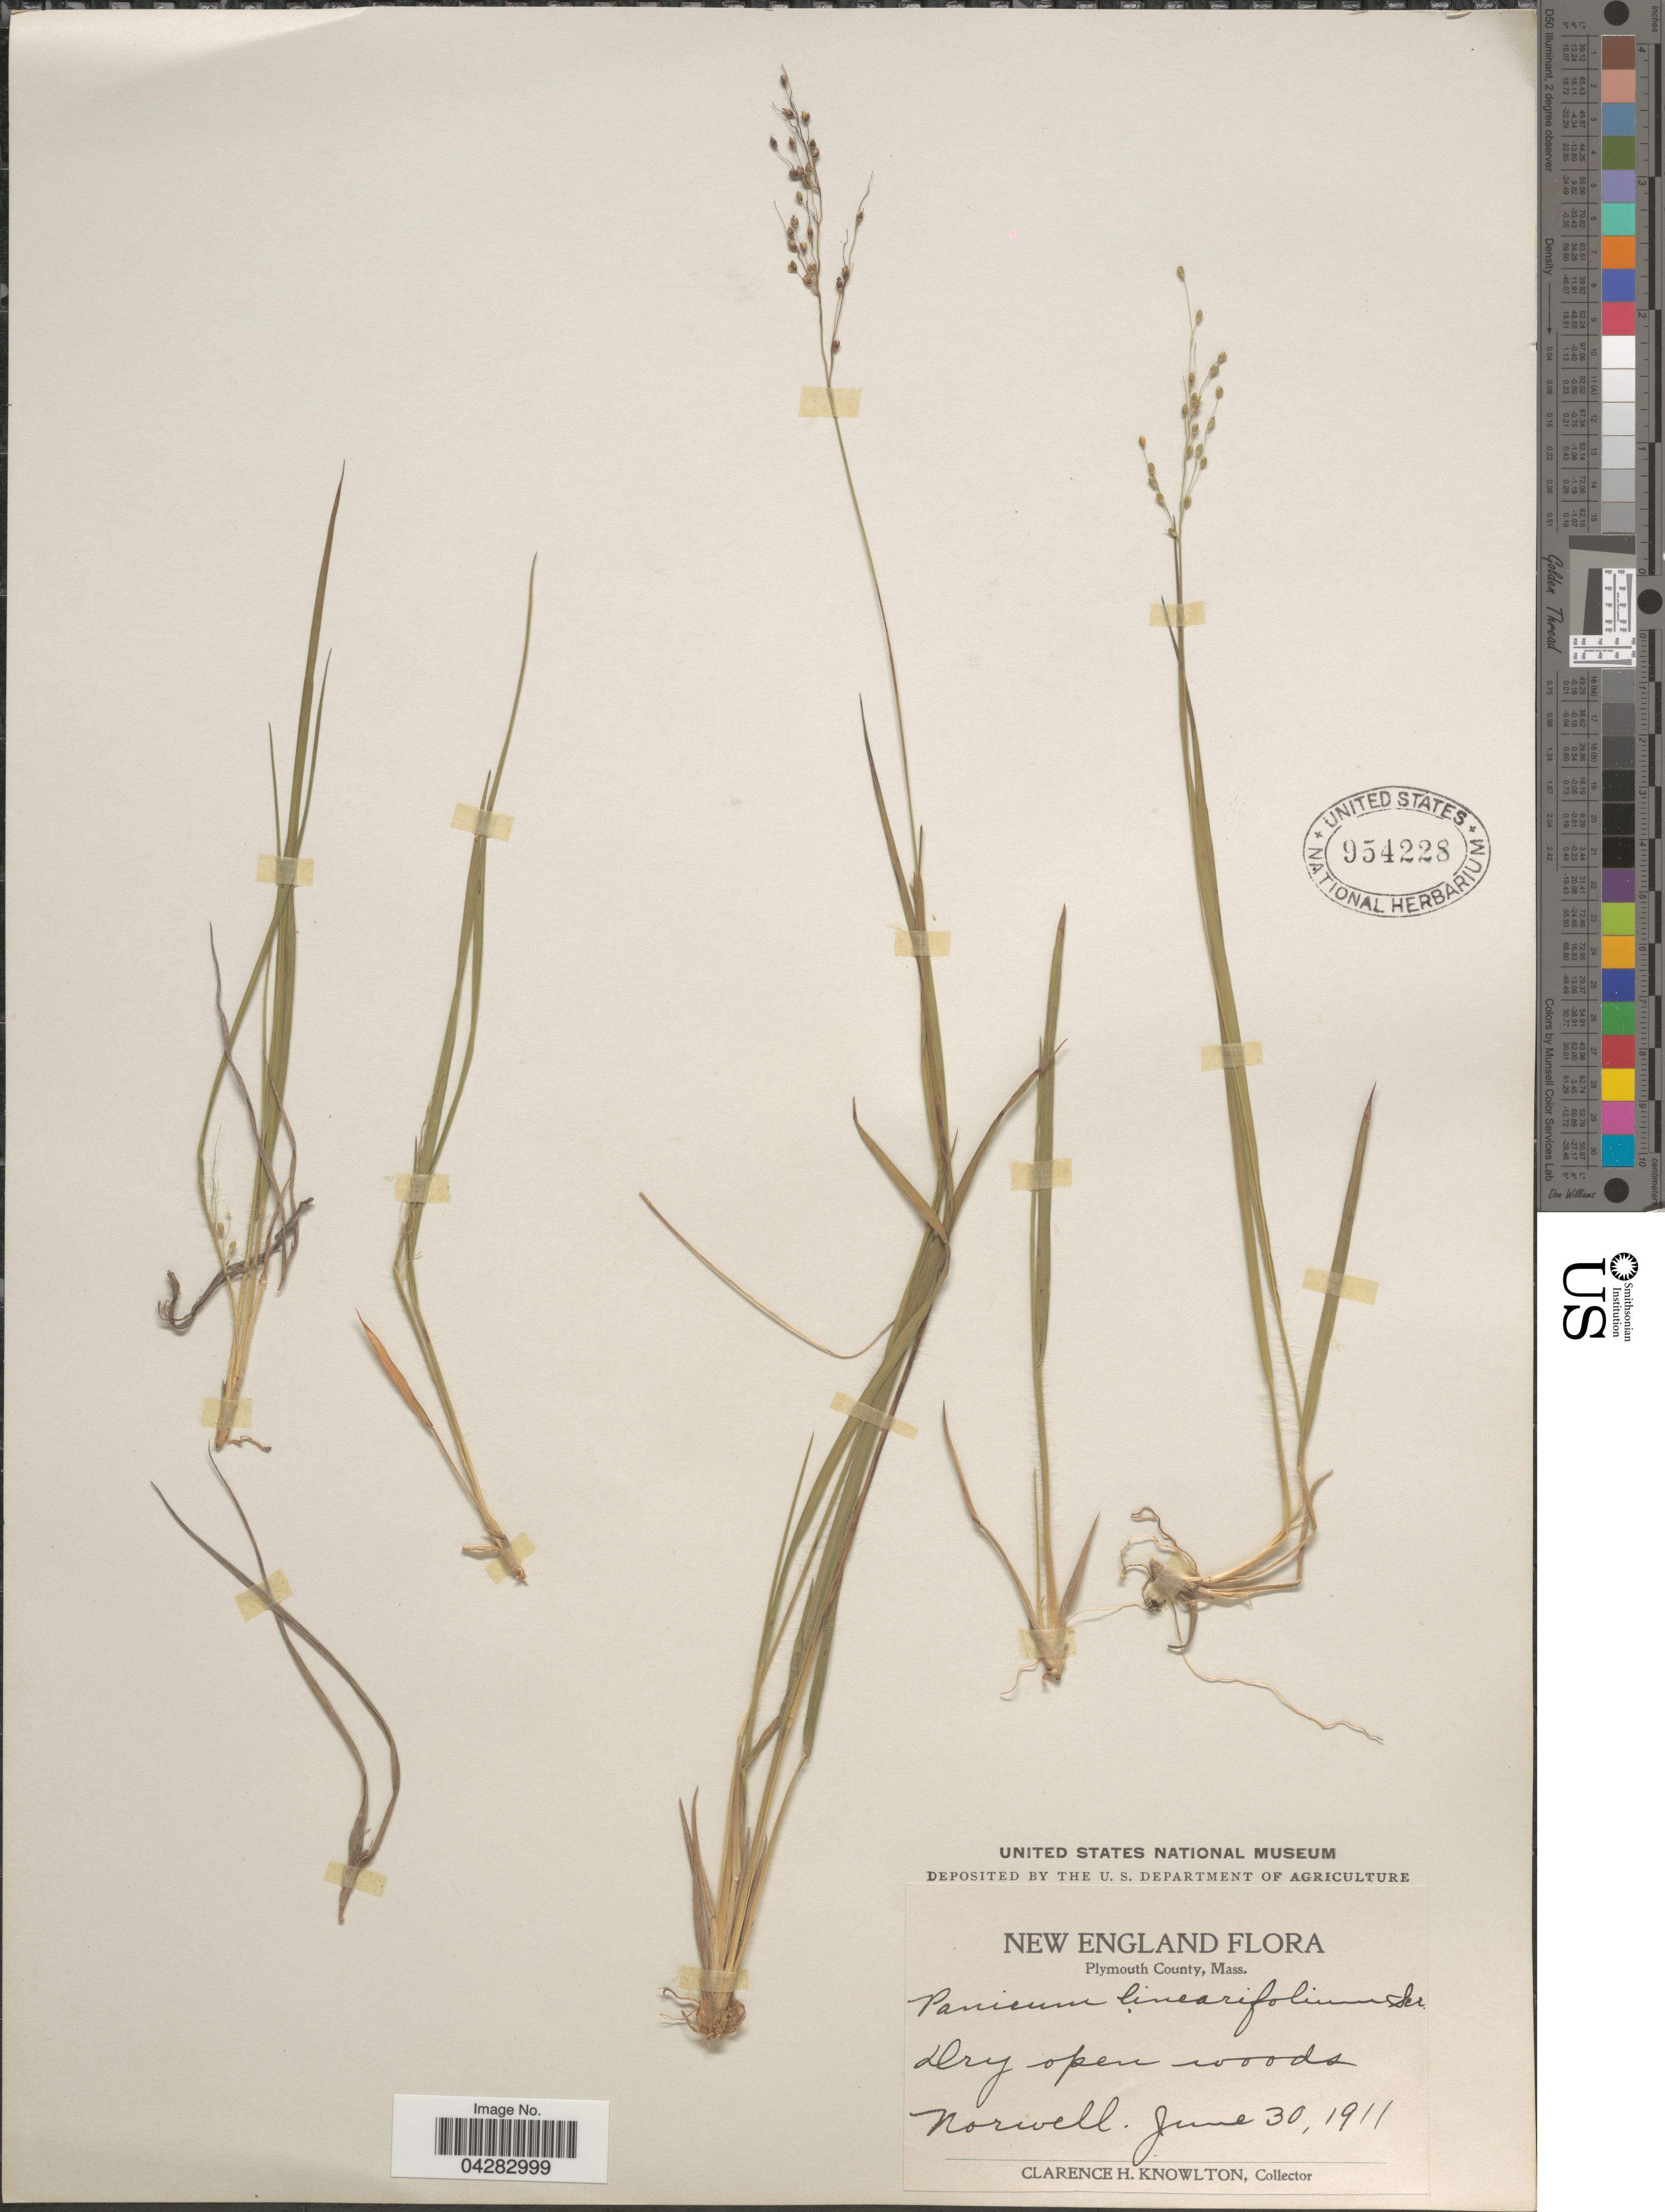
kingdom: Plantae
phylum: Tracheophyta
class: Liliopsida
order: Poales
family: Poaceae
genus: Dichanthelium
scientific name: Dichanthelium linearifolium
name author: (Scribn.) Gould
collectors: C. H. Knowlton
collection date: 1911-06-30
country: United States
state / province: Massachusetts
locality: New England. Plymouth County. Dry open woods. Norwell.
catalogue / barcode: US 954228